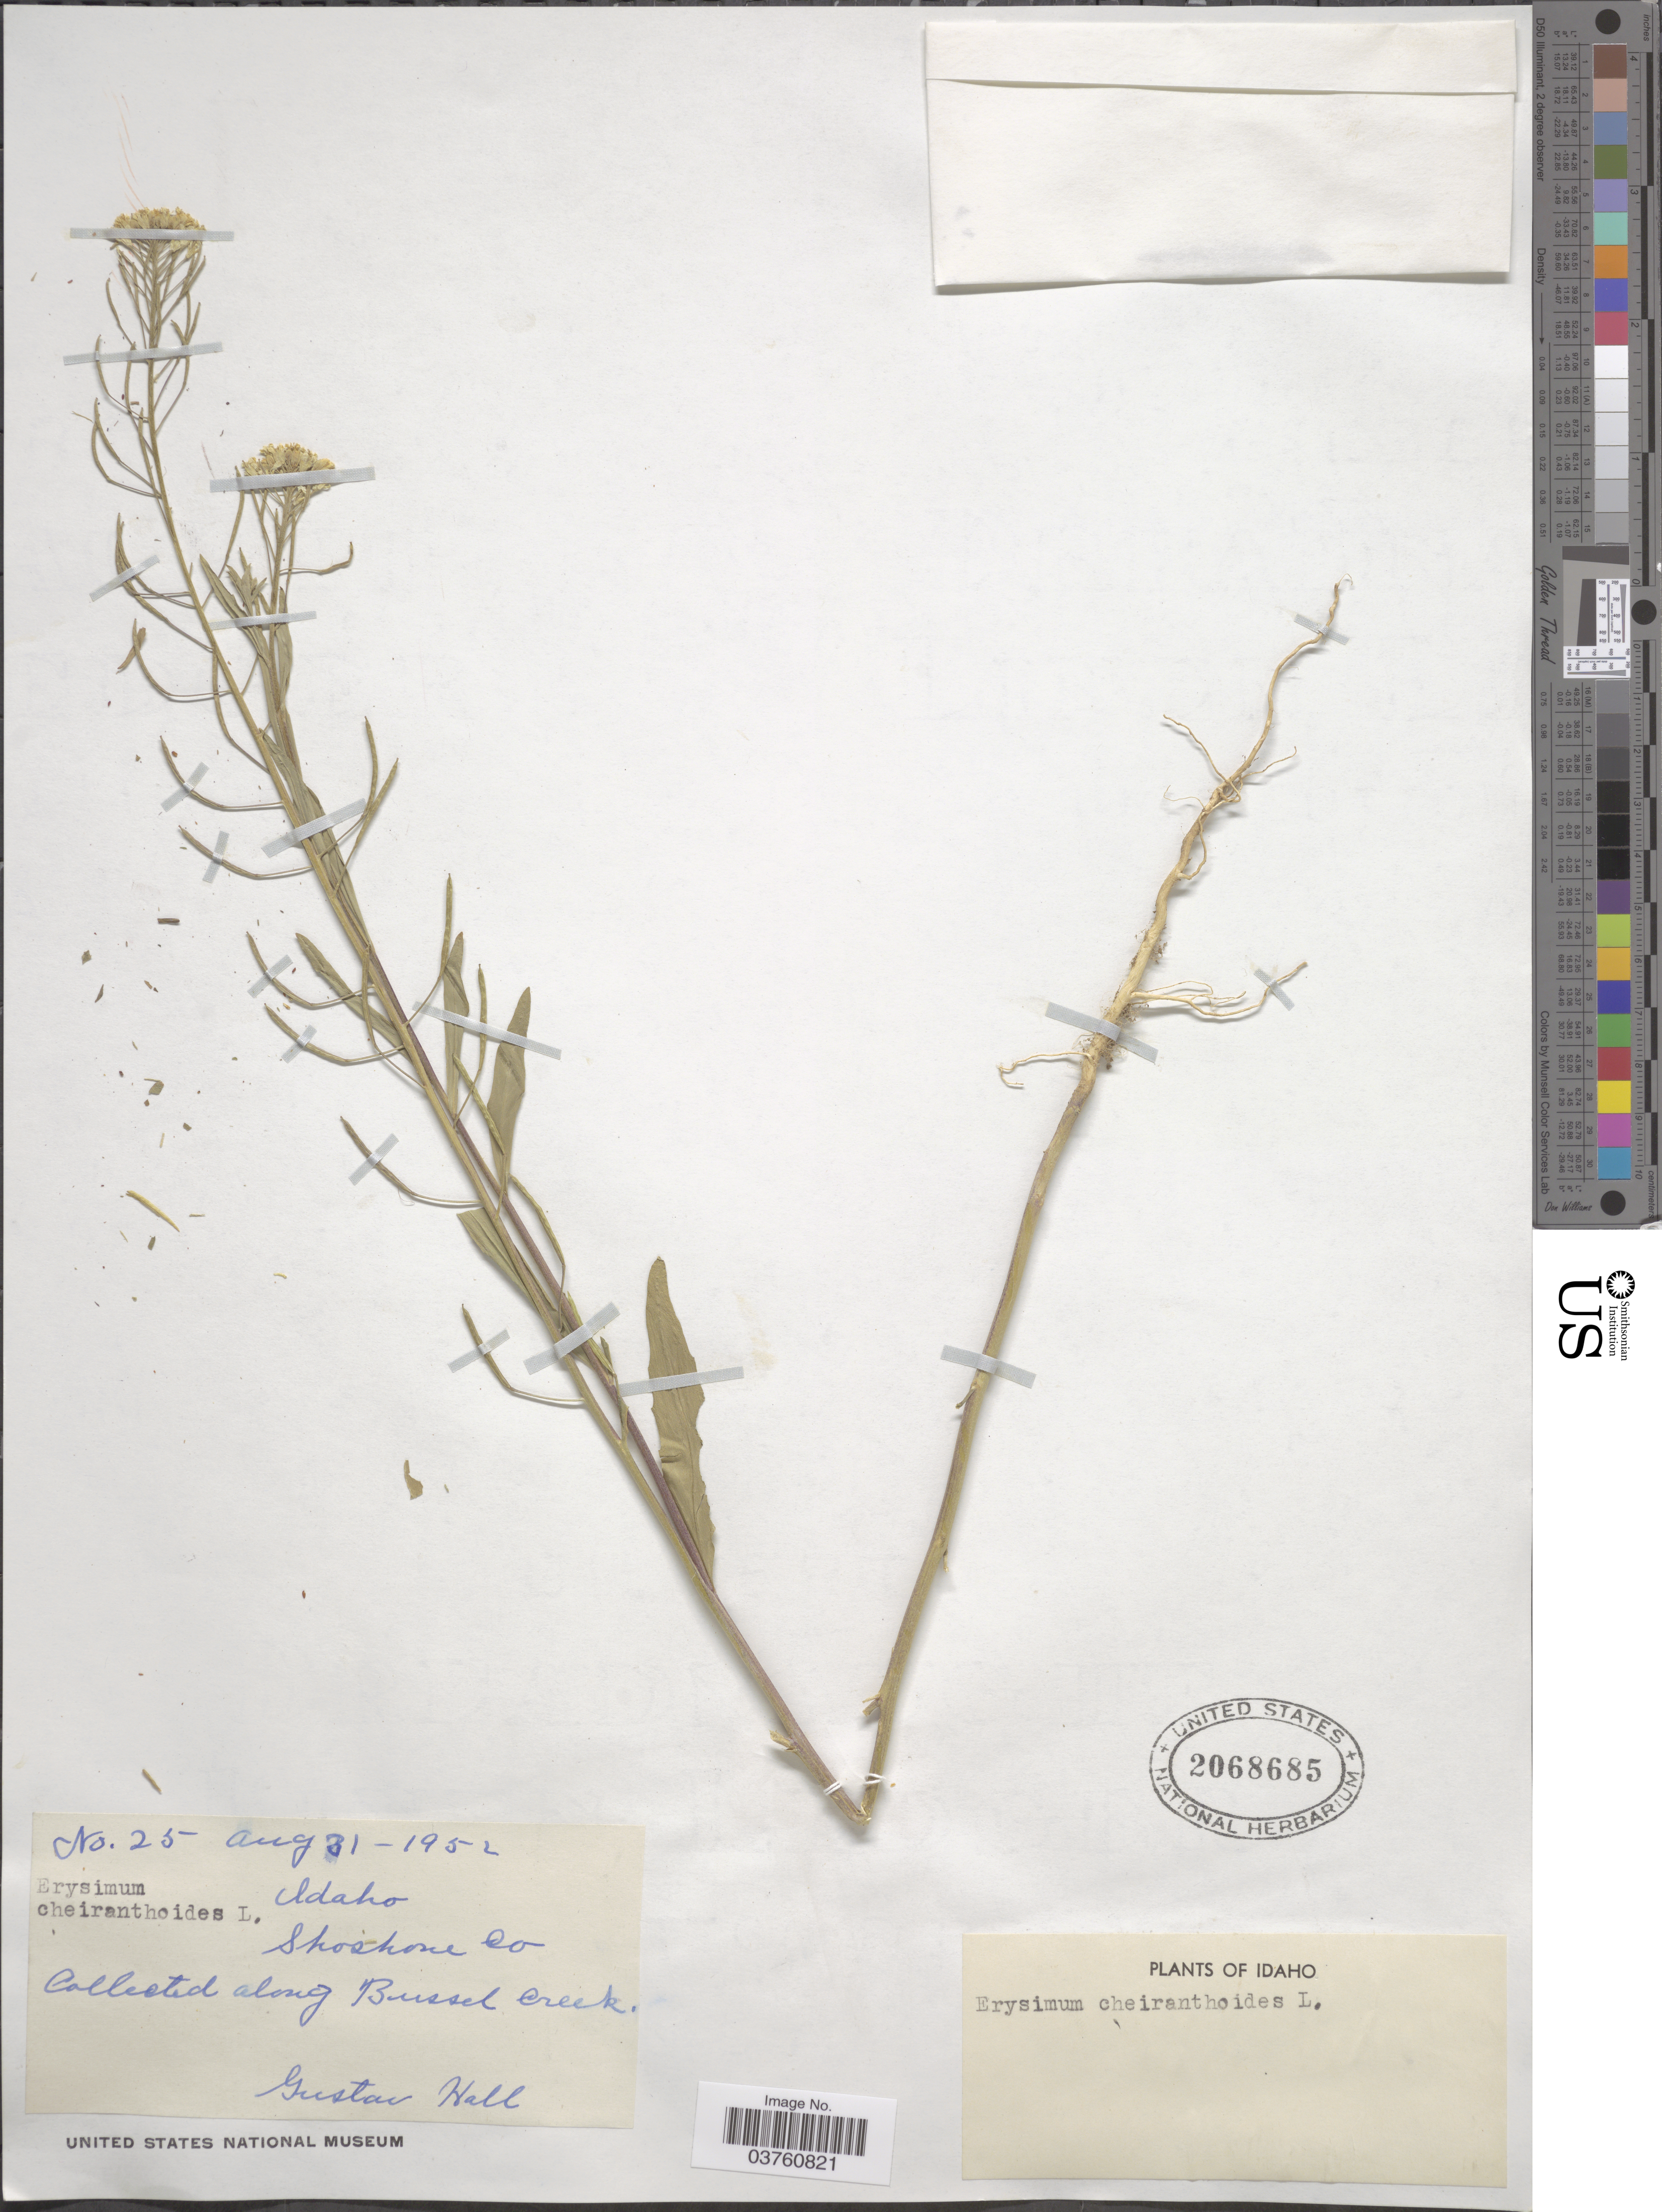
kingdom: Plantae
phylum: Tracheophyta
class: Magnoliopsida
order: Brassicales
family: Brassicaceae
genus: Erysimum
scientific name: Erysimum cheiranthoides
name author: L.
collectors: G. Hall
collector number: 25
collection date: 1952-08-31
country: United States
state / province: Idaho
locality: Shoshore Co. Along Bussel Creek.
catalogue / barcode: US 2068685